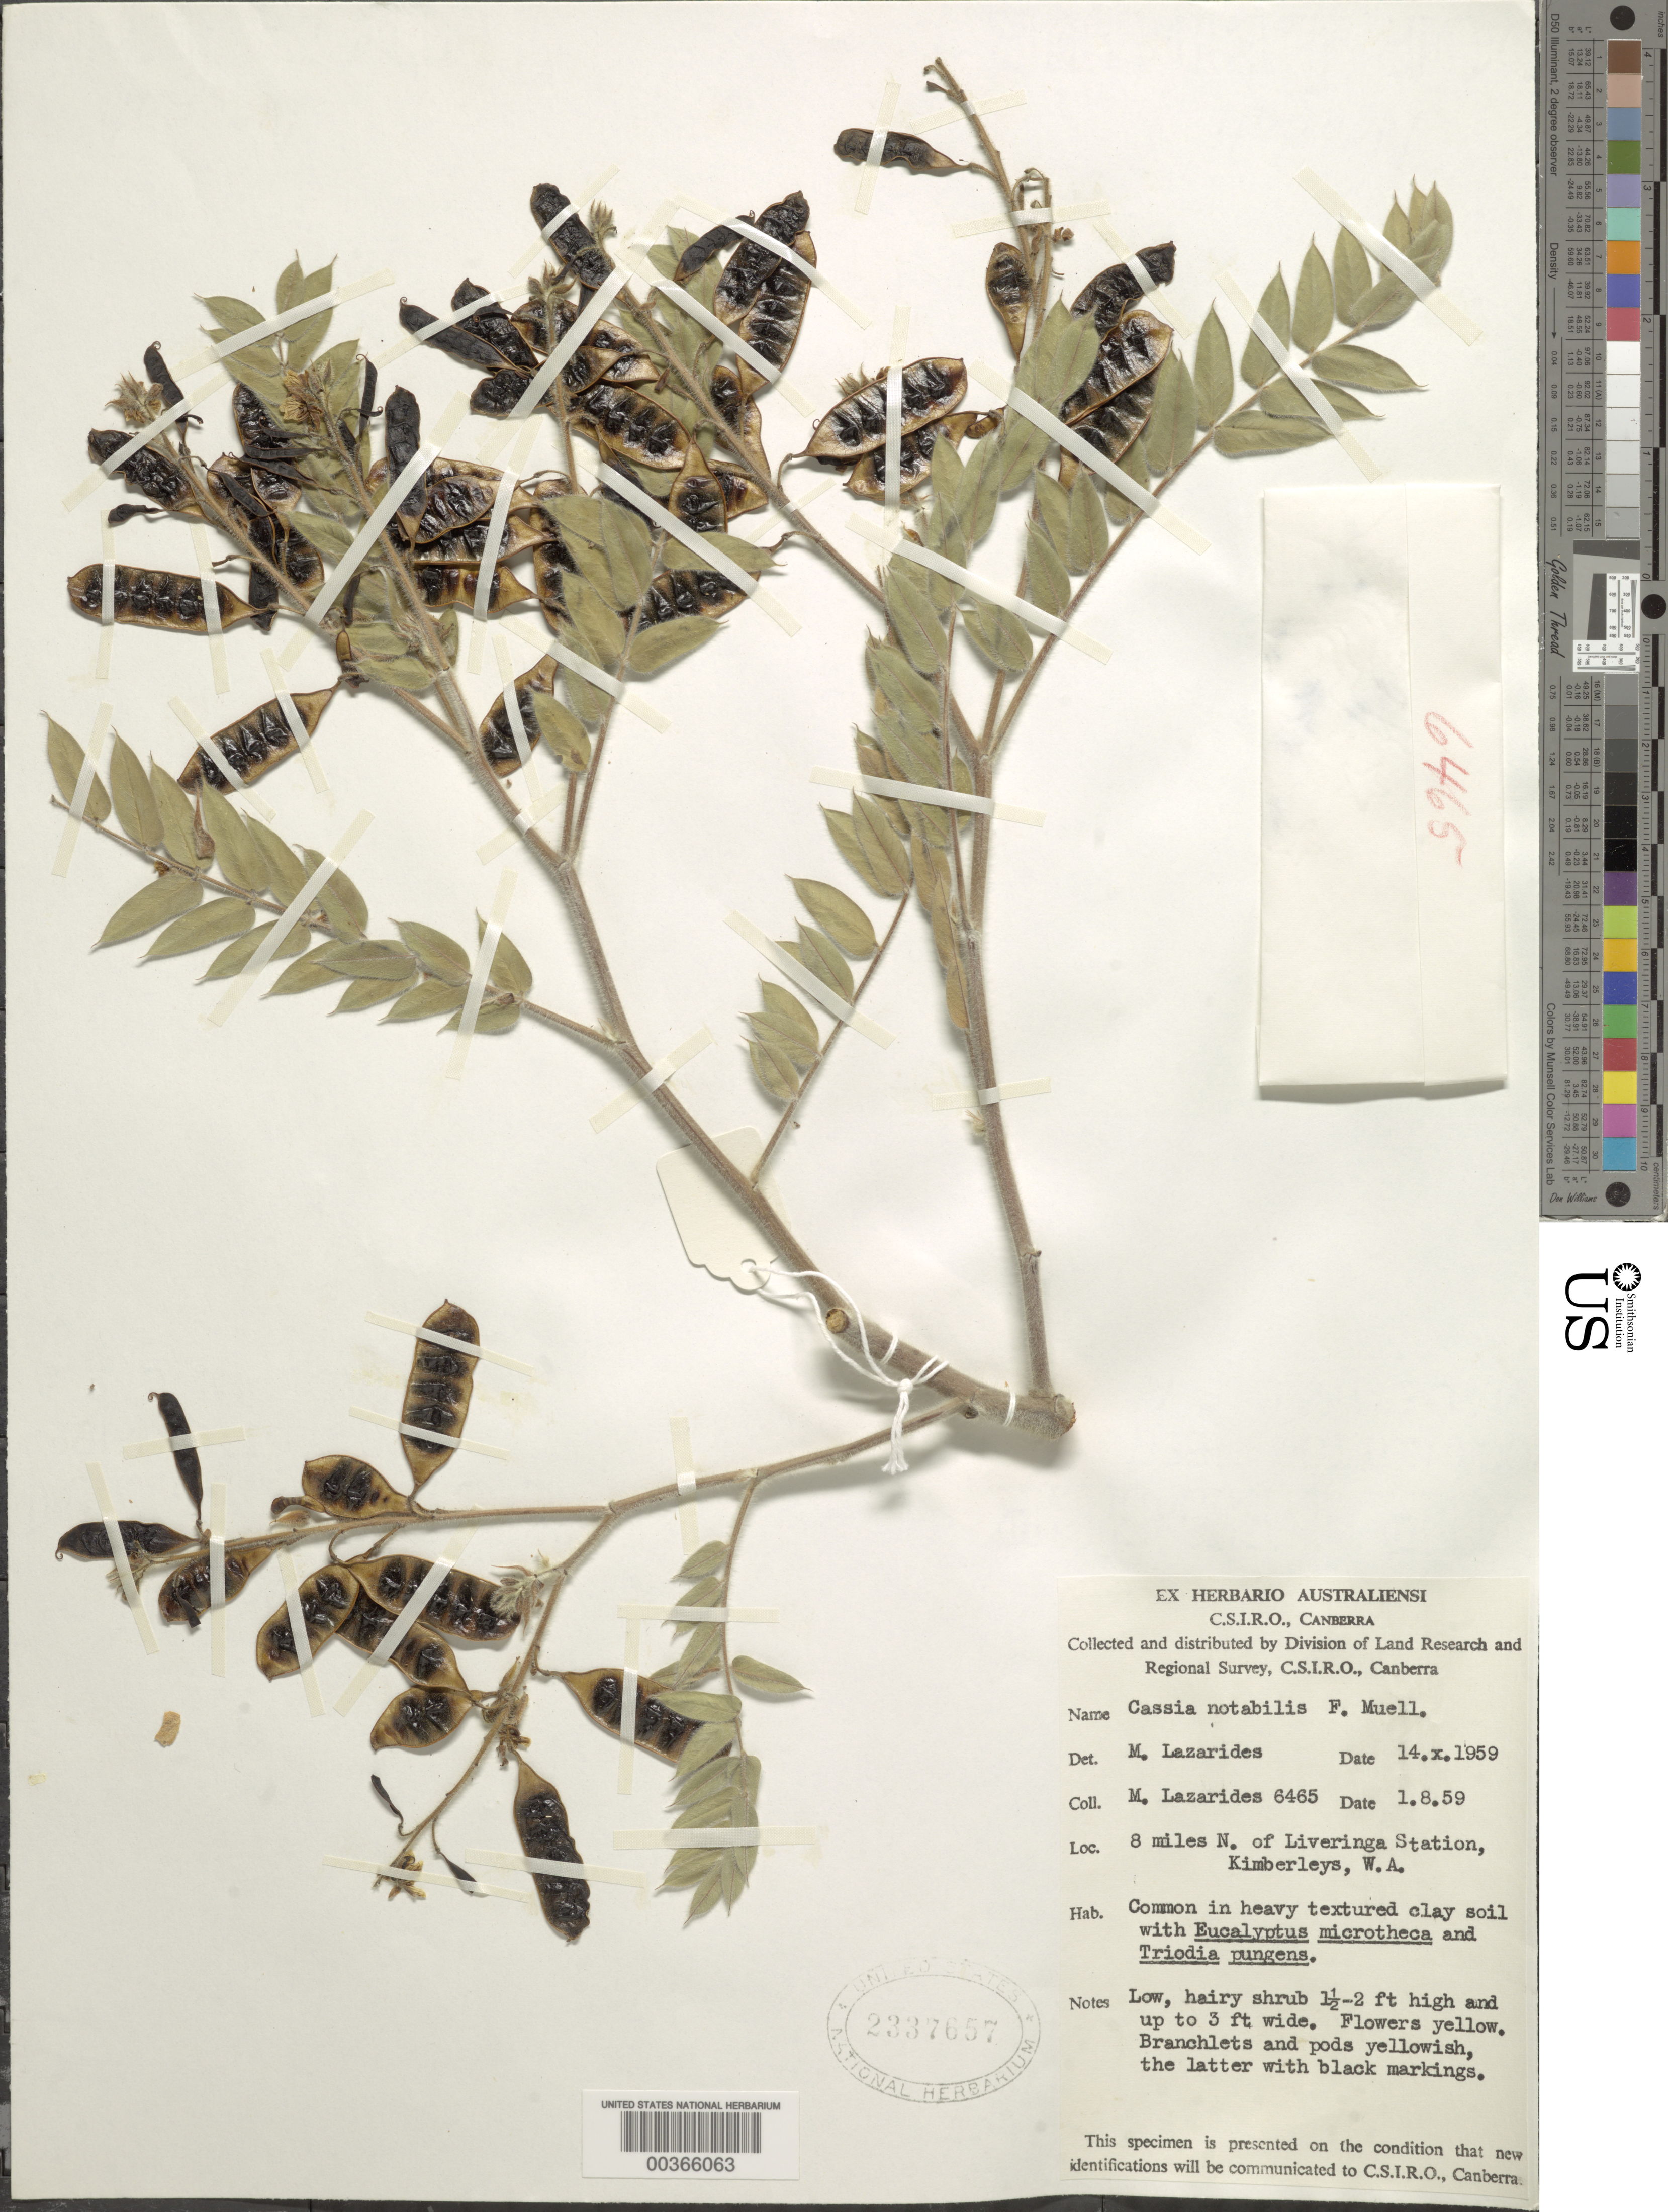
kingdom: Plantae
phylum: Tracheophyta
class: Magnoliopsida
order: Fabales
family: Fabaceae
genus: Cassia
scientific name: Cassia notabilis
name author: F. Muell.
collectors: M. Lazarides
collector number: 6465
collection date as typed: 14 Oct 1959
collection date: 1959-10-14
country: Australia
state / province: Western Australia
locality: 8 mi n of liveringa station, kimberleys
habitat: In heavy textured clay soil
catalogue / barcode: US 2337657